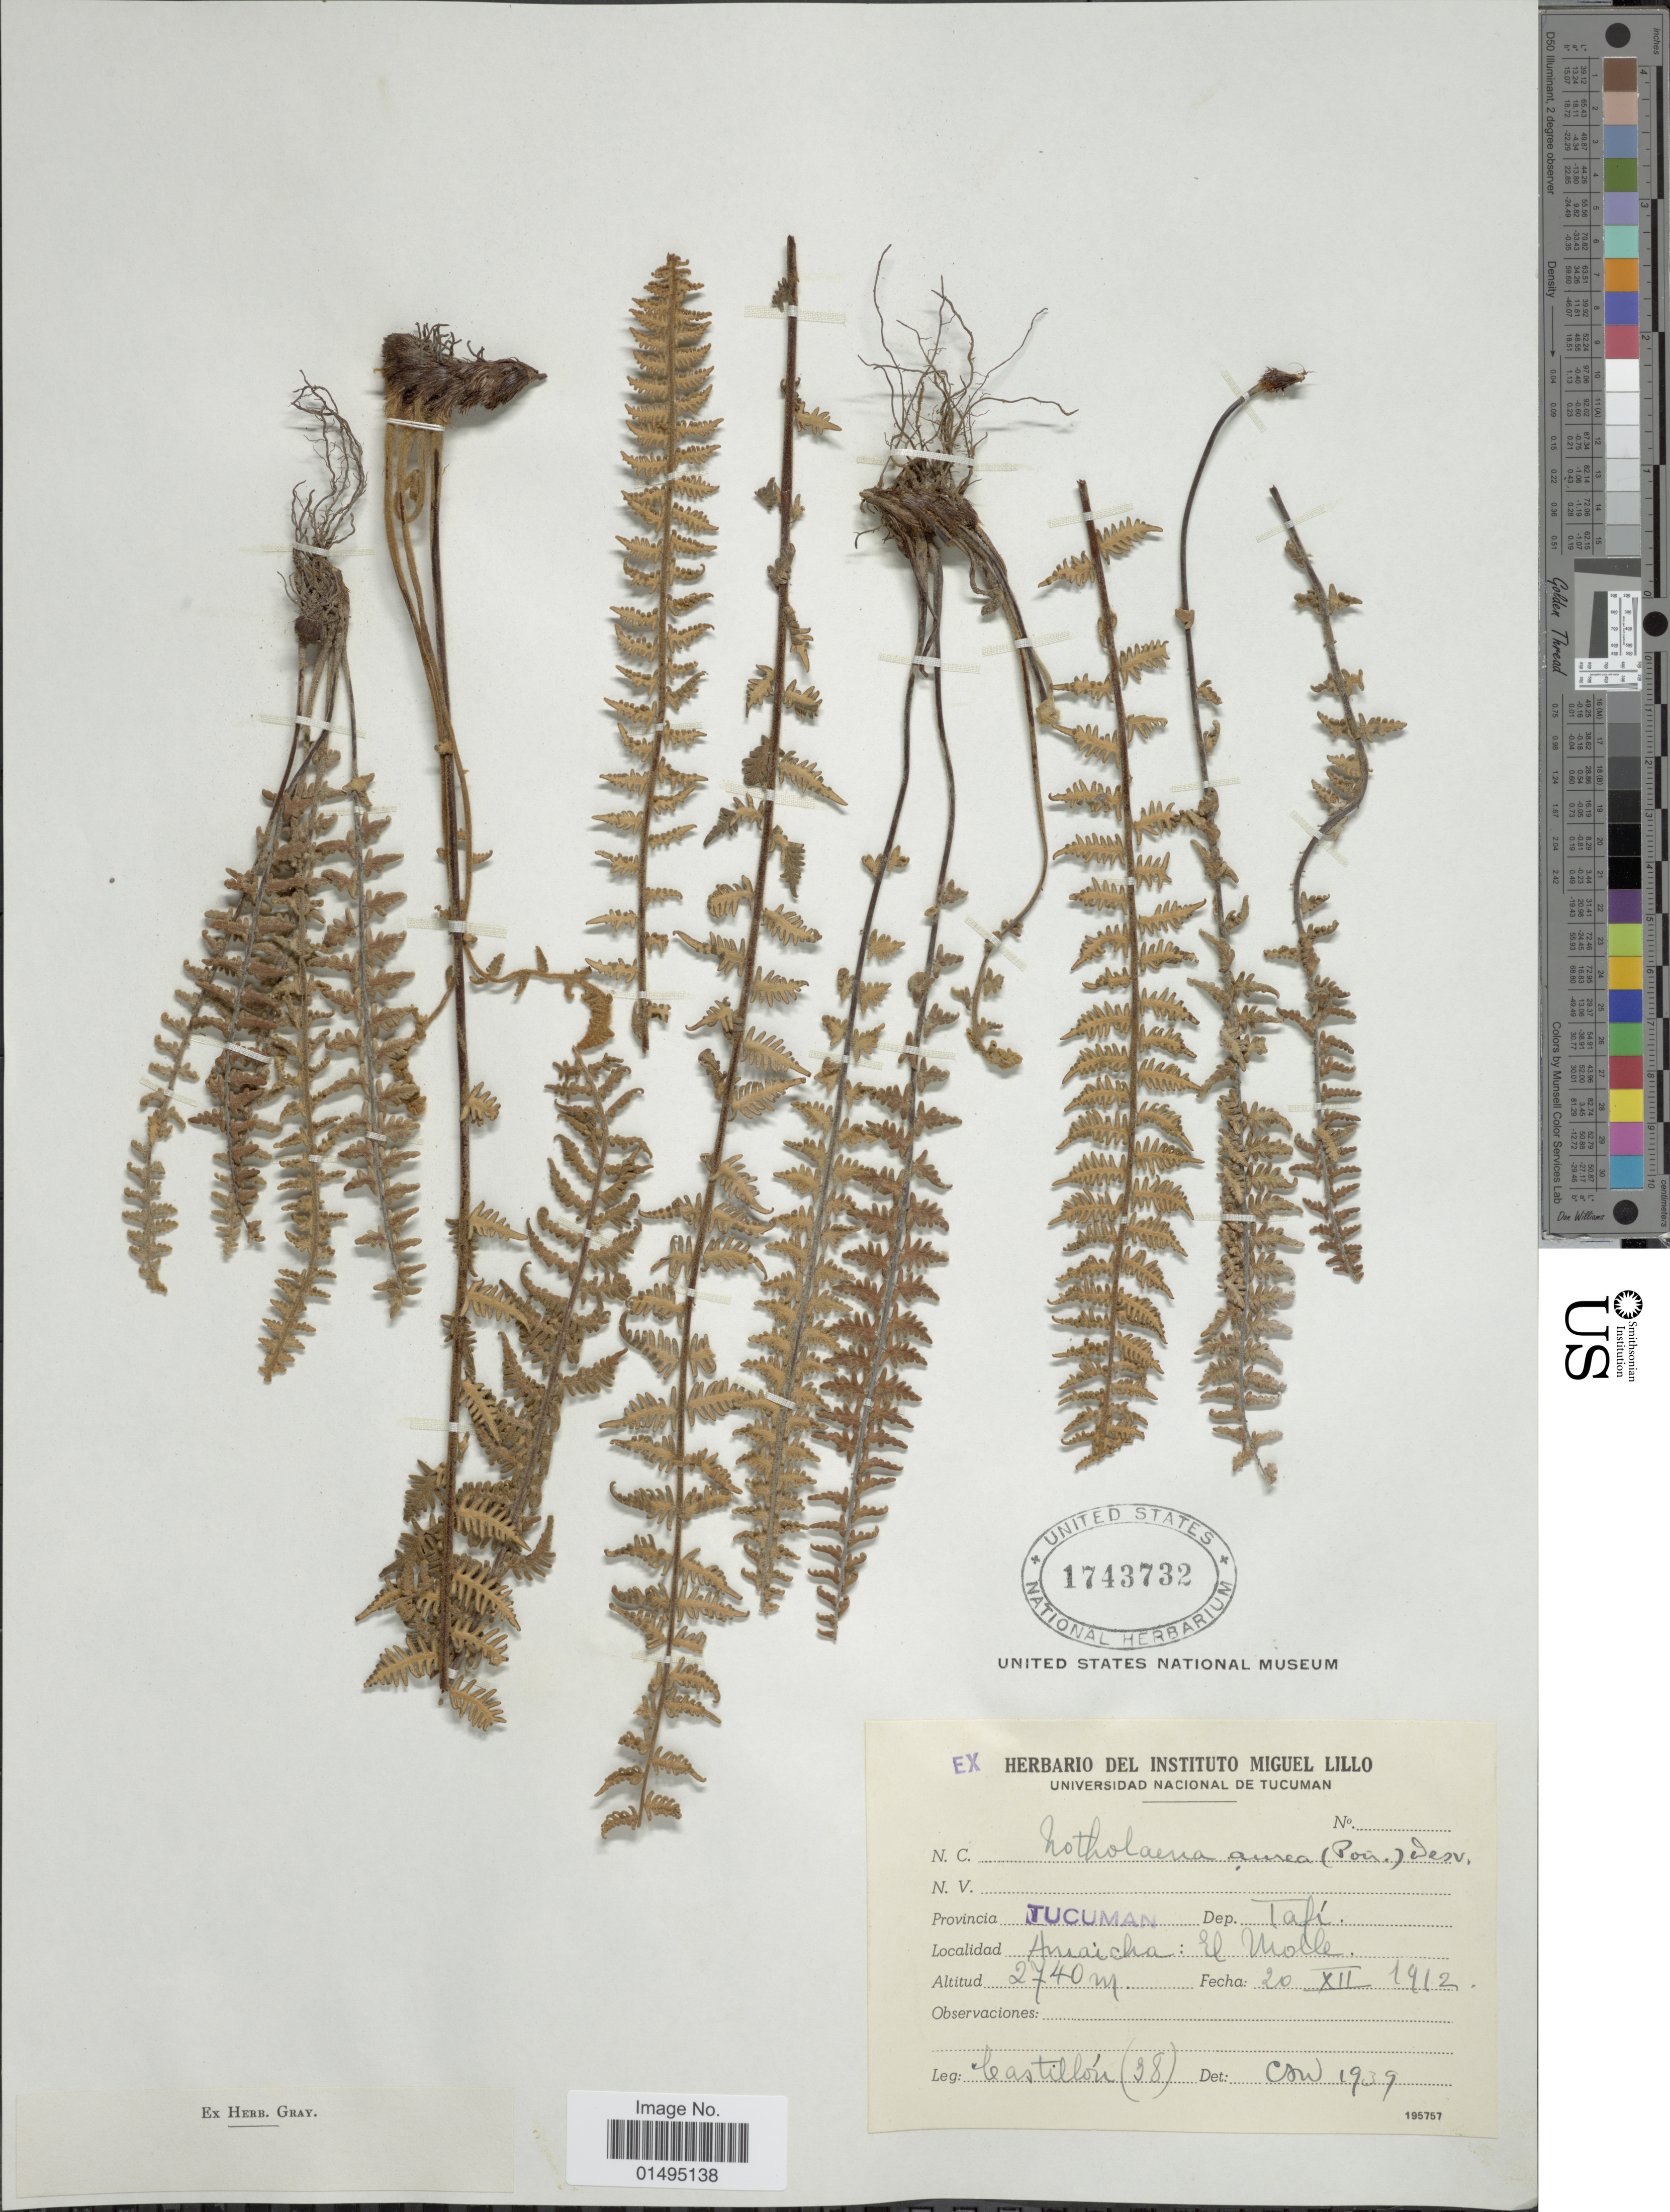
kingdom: Plantae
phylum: Tracheophyta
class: Polypodiopsida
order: Polypodiales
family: Pteridaceae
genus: Myriopteris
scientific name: Myriopteris aurea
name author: (Poir.) Grusz & Windham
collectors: Castillon, --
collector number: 38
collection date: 1912-12-20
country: Argentina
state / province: Tucuman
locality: Provincia: Tucuman, Dep. Tafi, Aniaicha, El Molle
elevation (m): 2740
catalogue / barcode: US 1743732